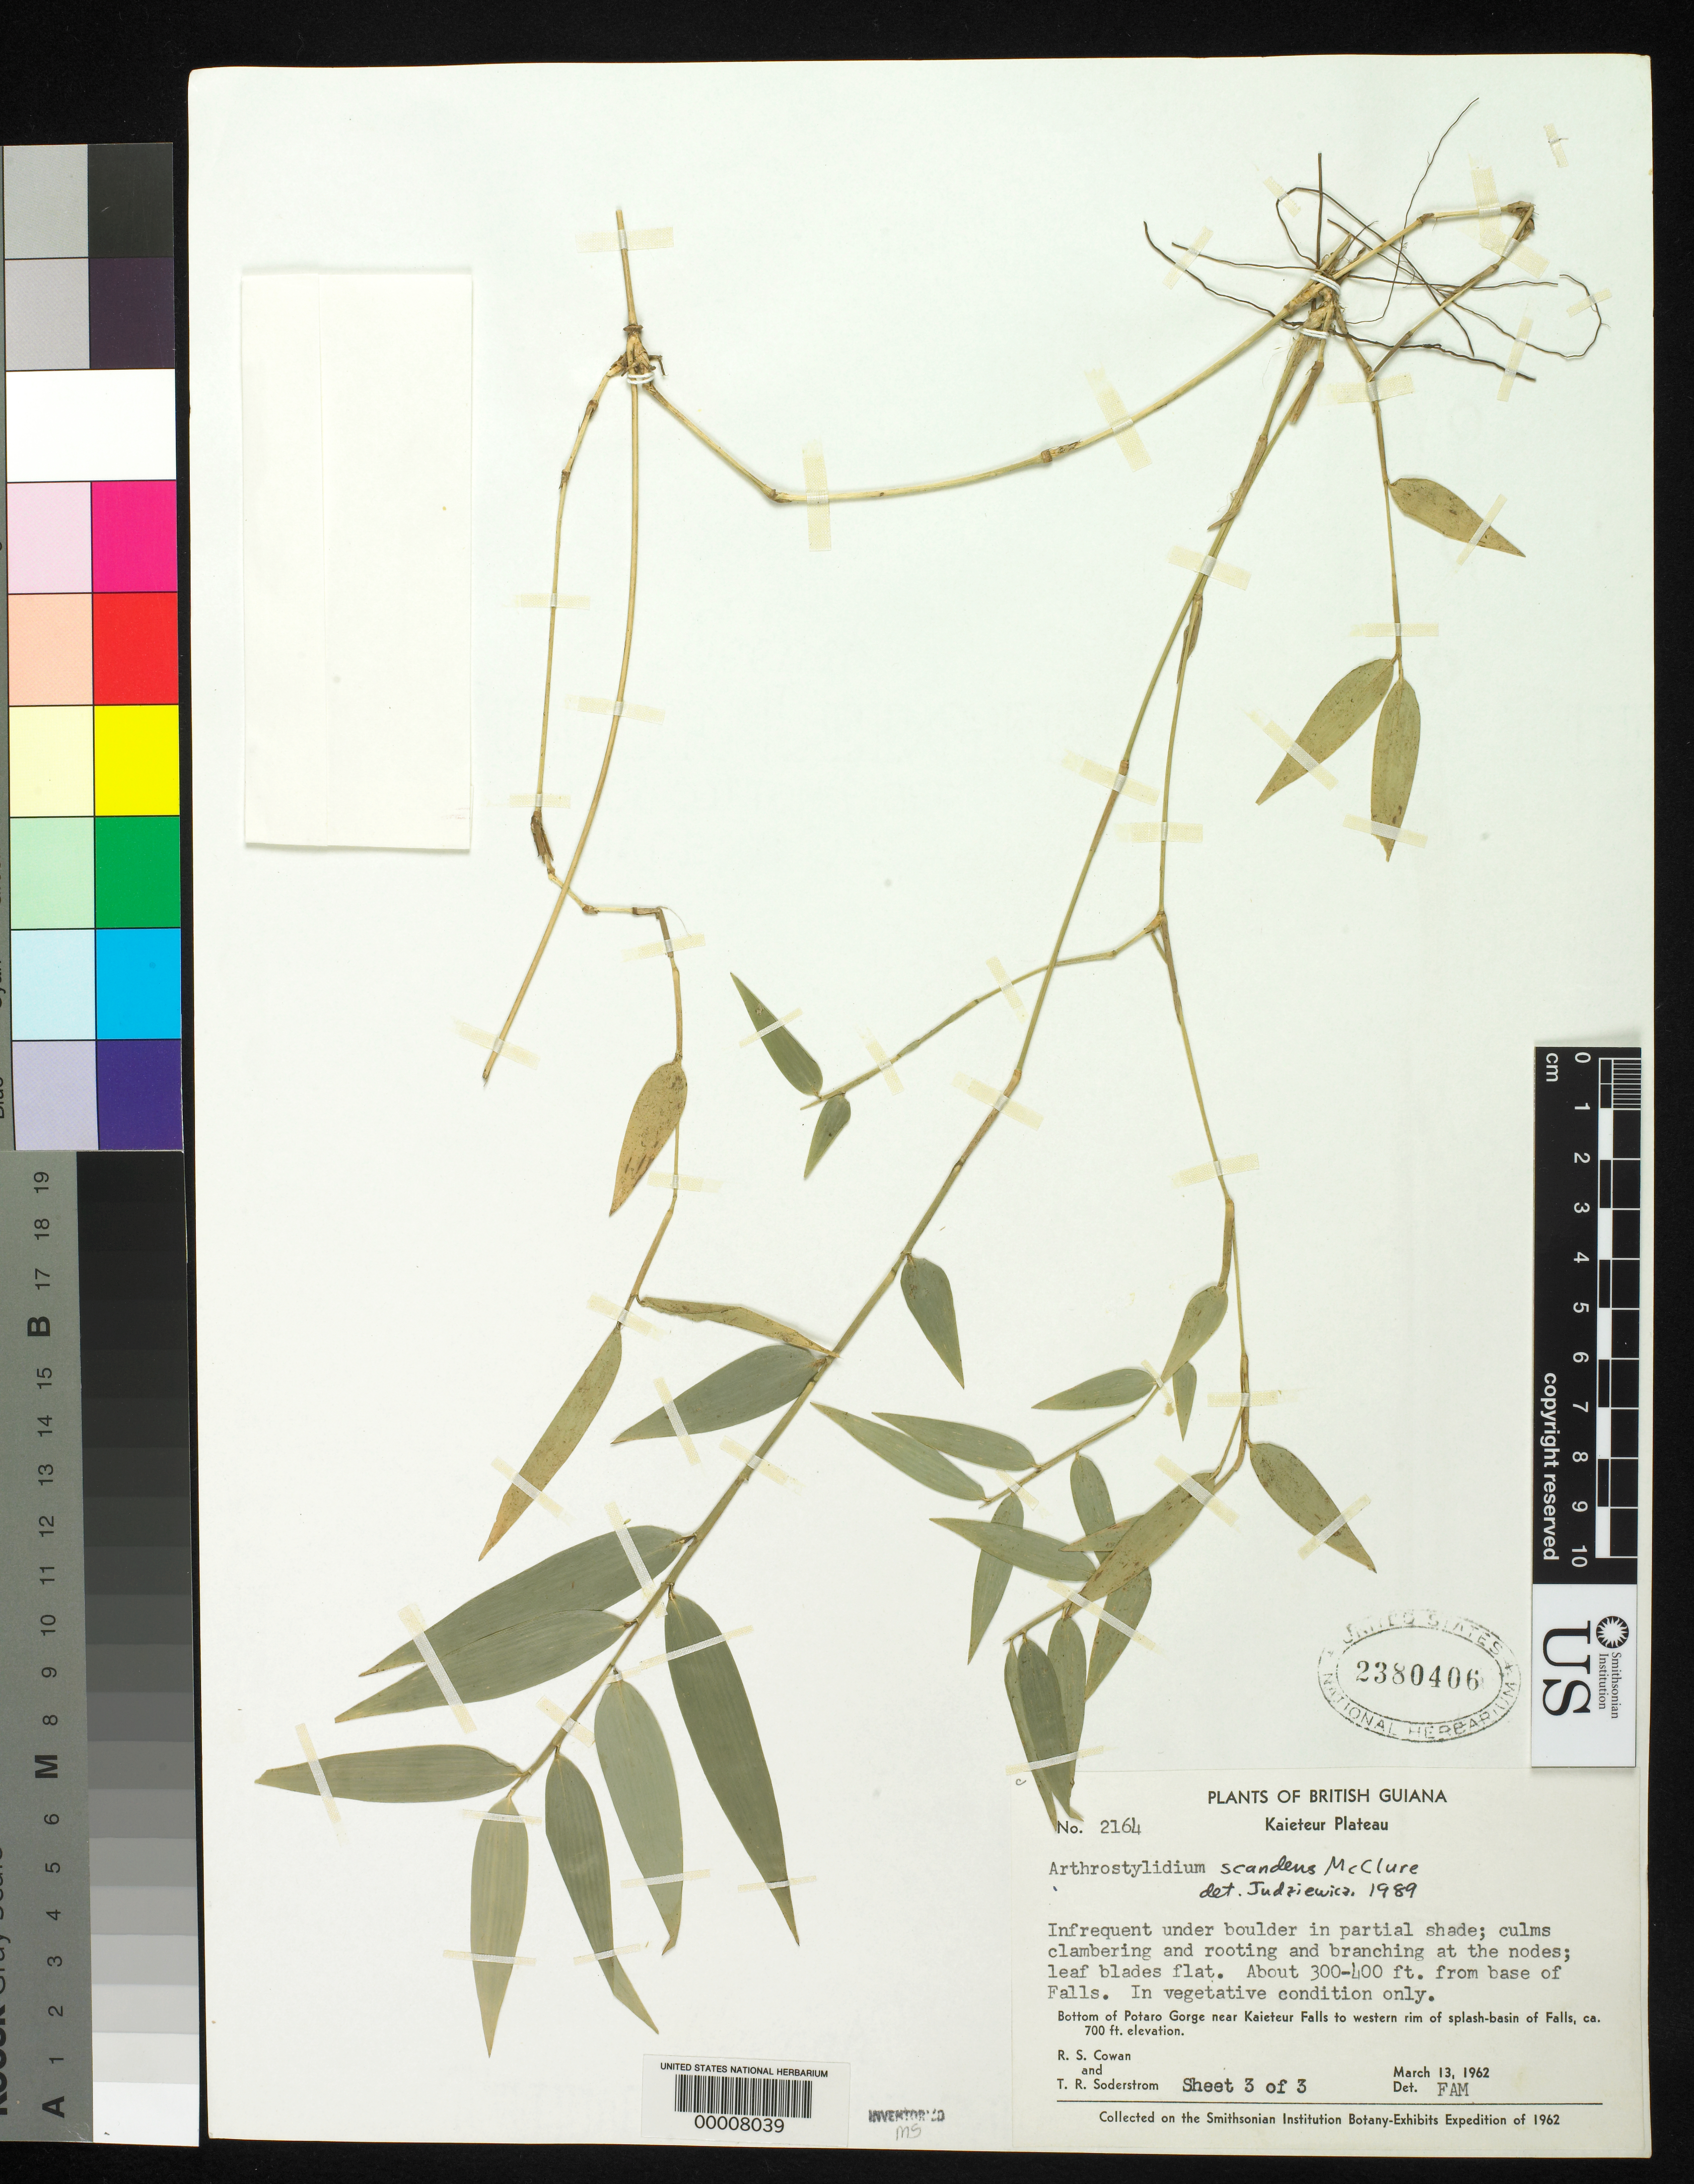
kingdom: Plantae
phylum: Tracheophyta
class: Liliopsida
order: Poales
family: Poaceae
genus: Arthrostylidium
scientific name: Arthrostylidium scandens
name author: McClure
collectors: R. S. Cowan & T. R. Soderstrom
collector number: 2164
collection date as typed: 13 Mar 1962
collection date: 1962-03-13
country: Guyana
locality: Kaieteur plateau; about 300-400 ft from base of falls, bottom of potaro gorge near kaieteur falls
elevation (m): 214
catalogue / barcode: US 2380406